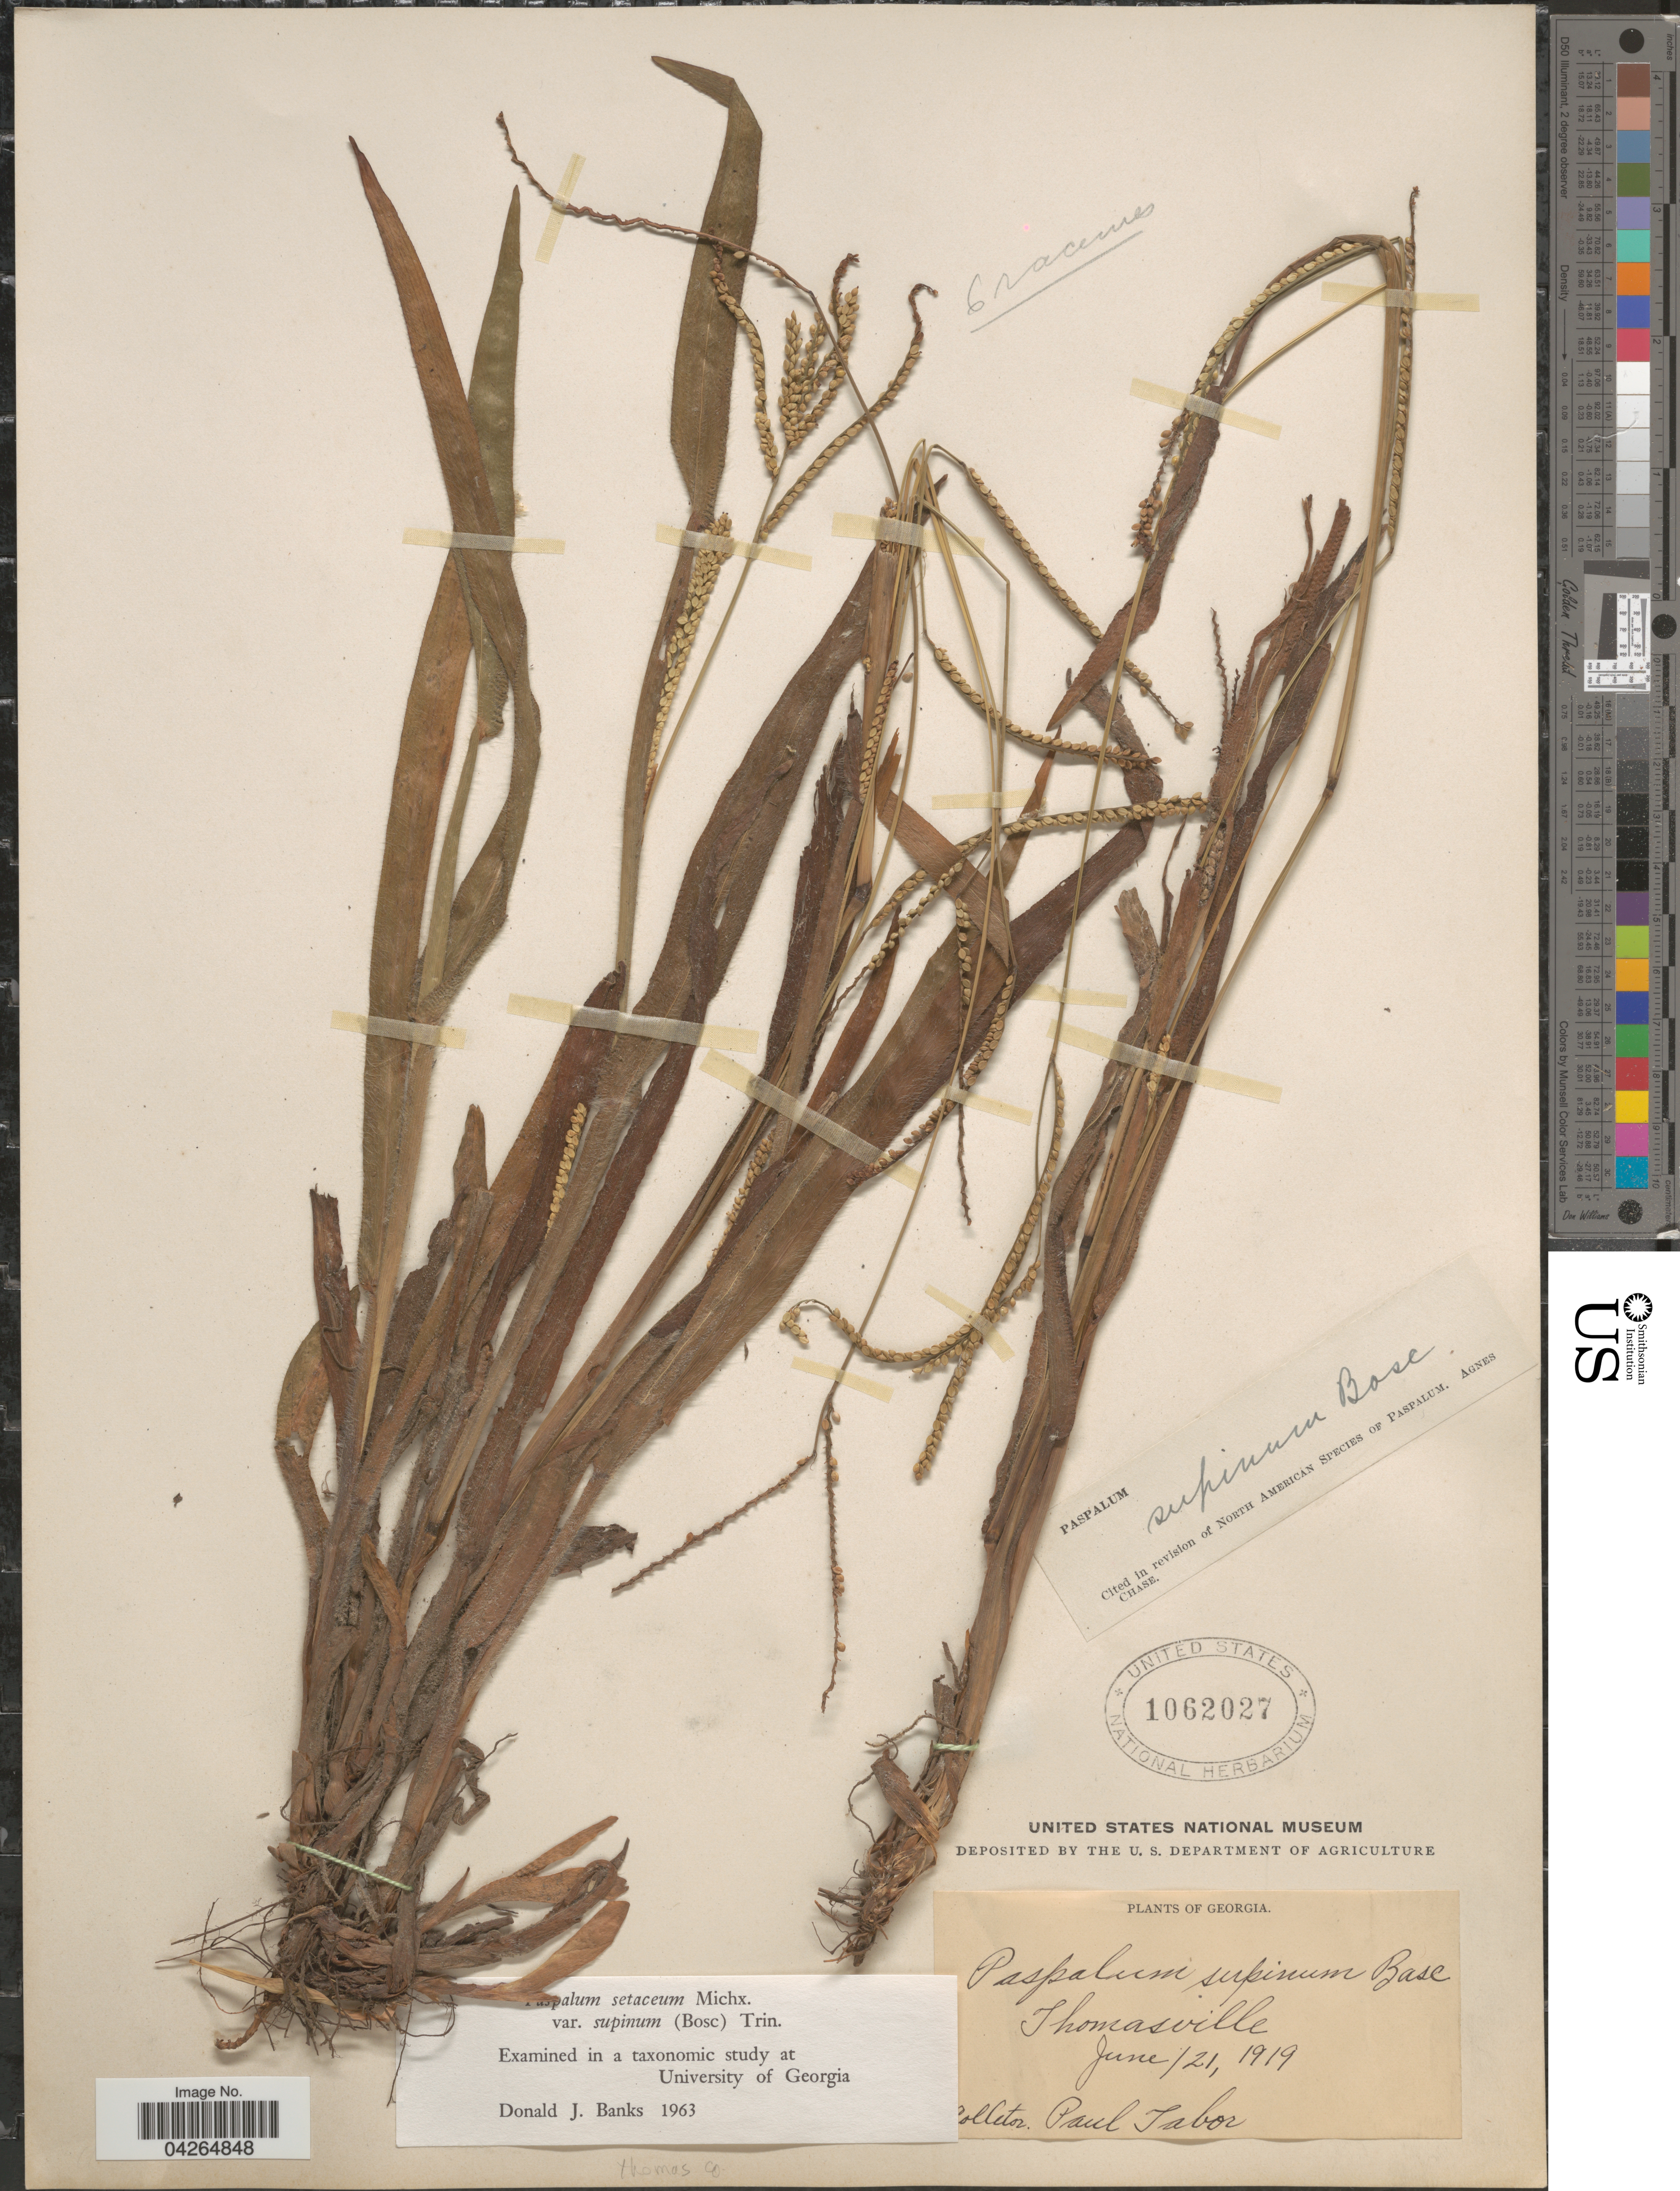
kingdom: Plantae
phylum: Tracheophyta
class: Liliopsida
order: Poales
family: Poaceae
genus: Paspalum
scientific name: Paspalum setaceum var. supinum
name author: (Bosc ex Poir.) Trin.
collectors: P. Tabor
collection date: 1919-06-21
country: United States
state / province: Georgia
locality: Thomasville. Thomas Co.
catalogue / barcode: US 1062027